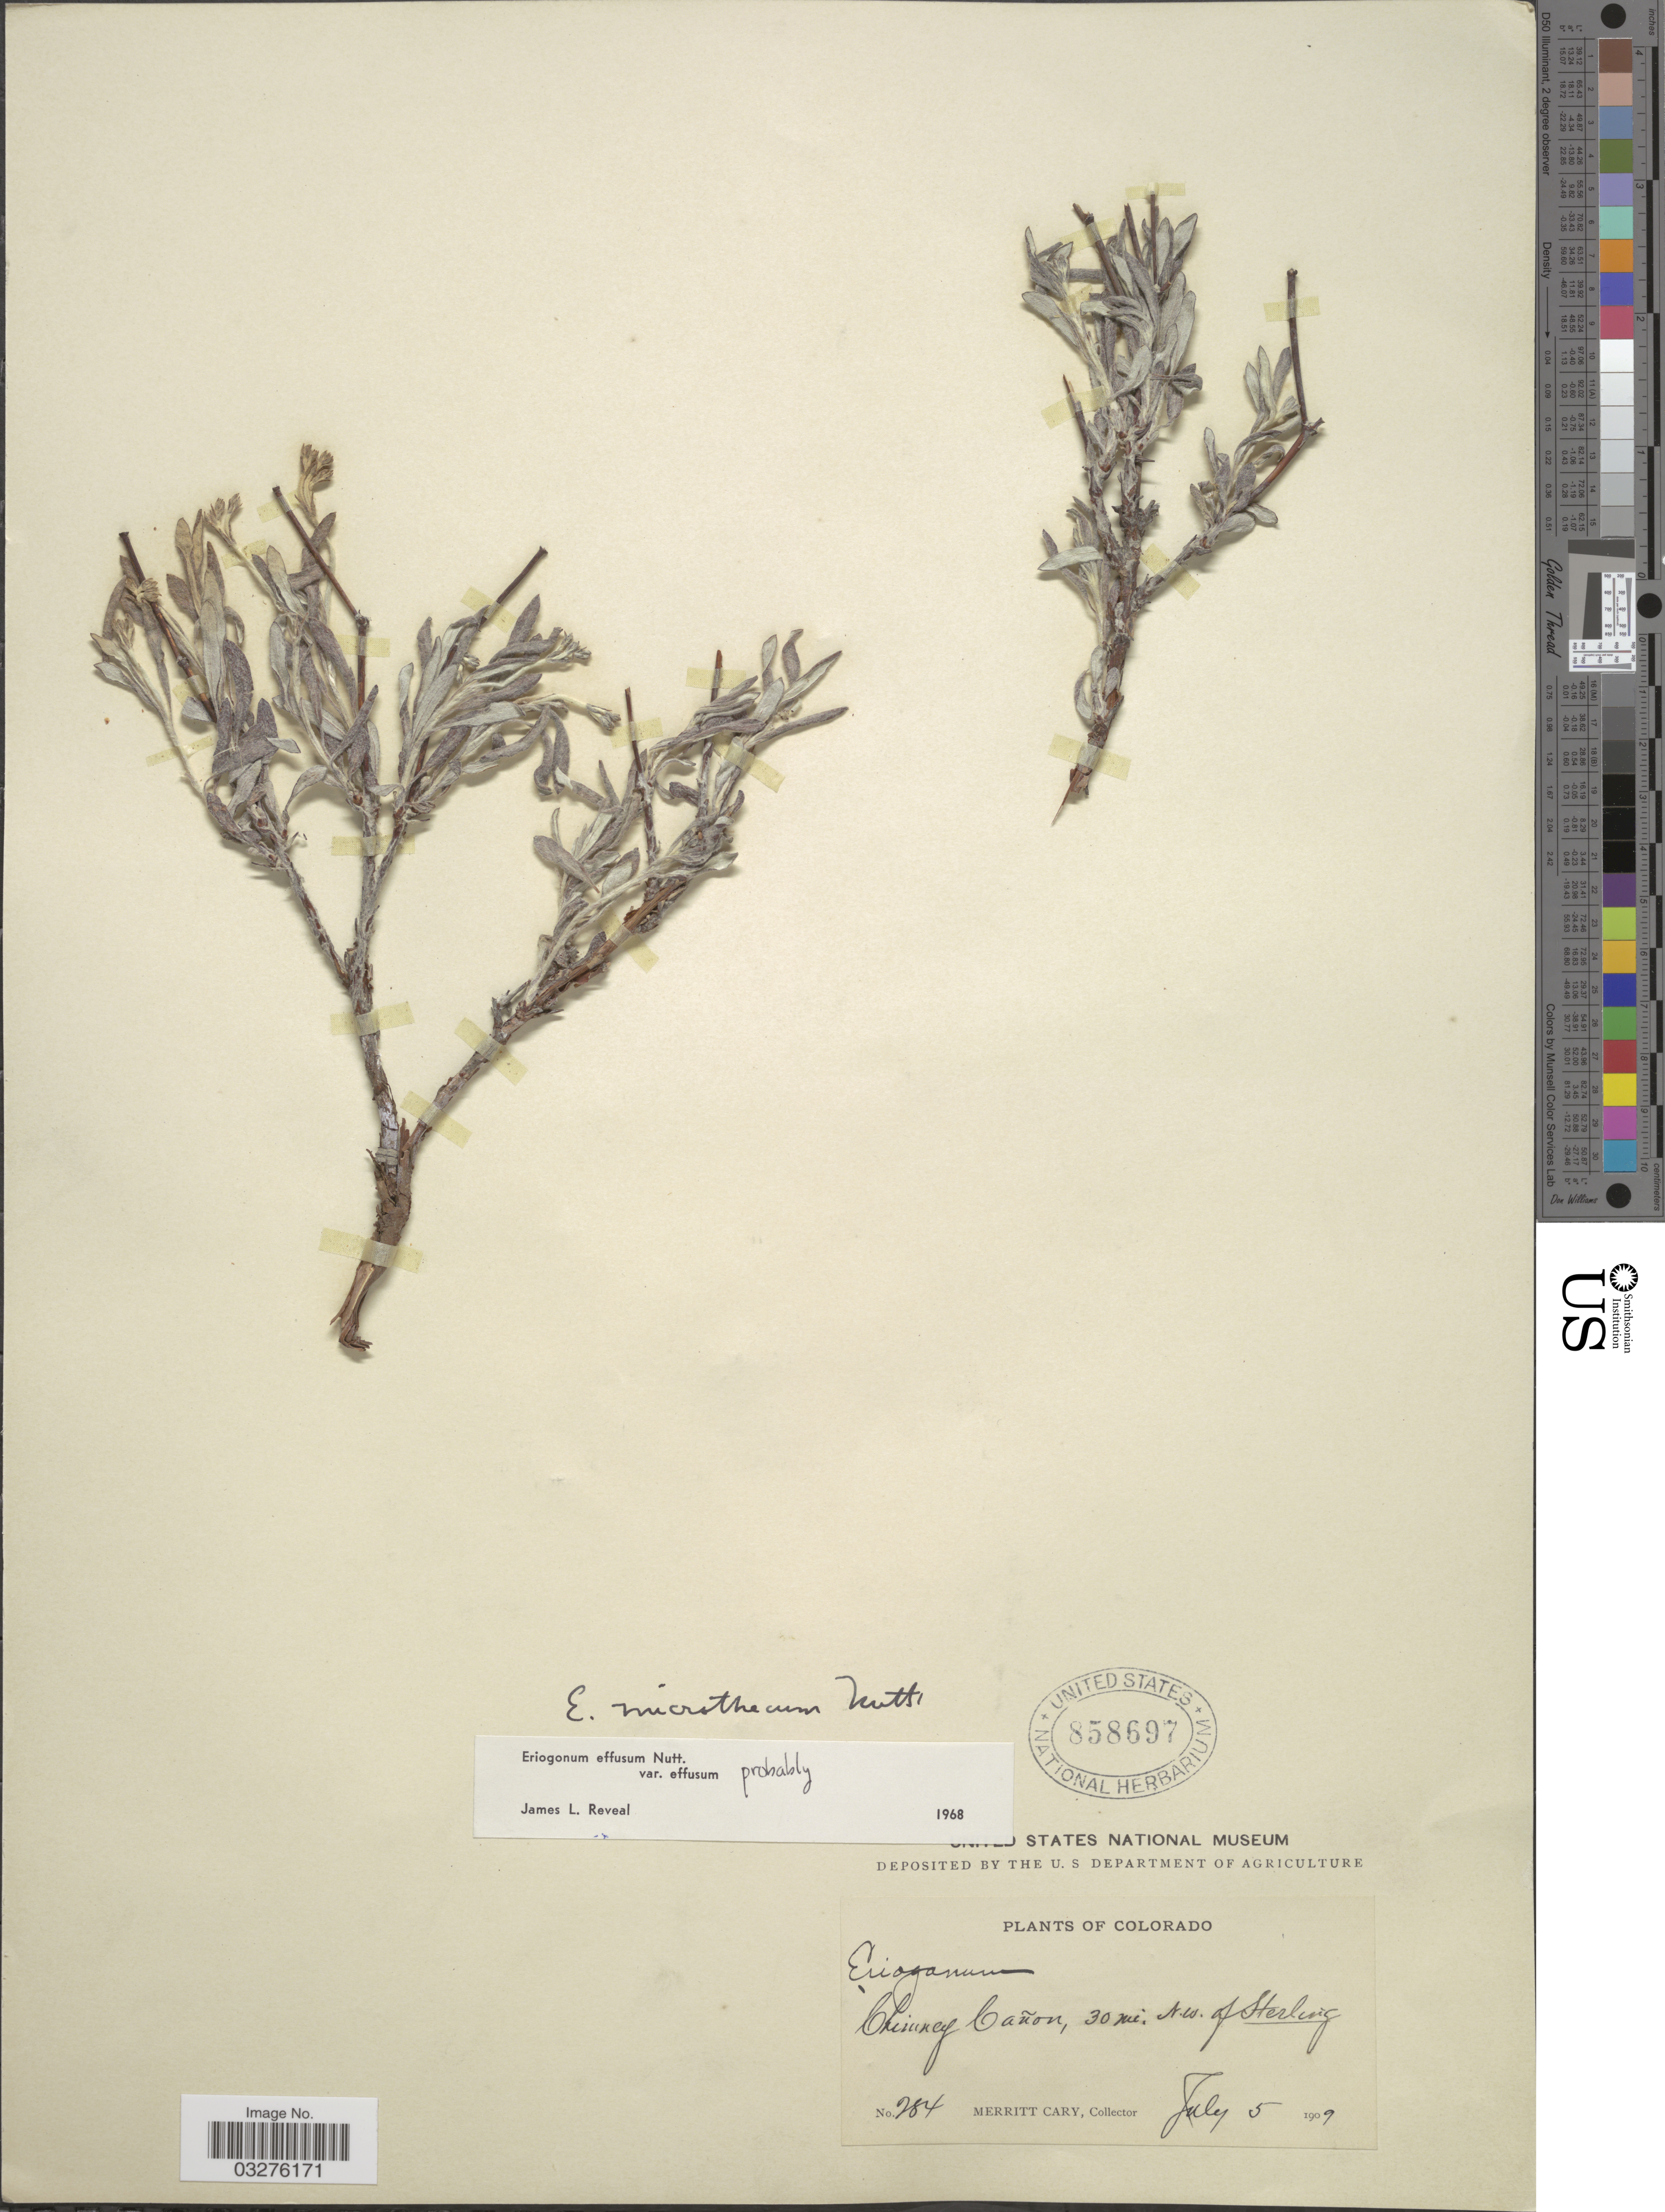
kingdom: Plantae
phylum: Tracheophyta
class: Magnoliopsida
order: Caryophyllales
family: Polygonaceae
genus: Eriogonum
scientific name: Eriogonum effusum var. effusum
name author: Nutt.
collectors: M. Cary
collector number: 284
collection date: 1909-07-05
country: United States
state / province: Colorado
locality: Chimney Cañon, 30 mi. N.W. of Sterling.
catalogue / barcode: US 858697